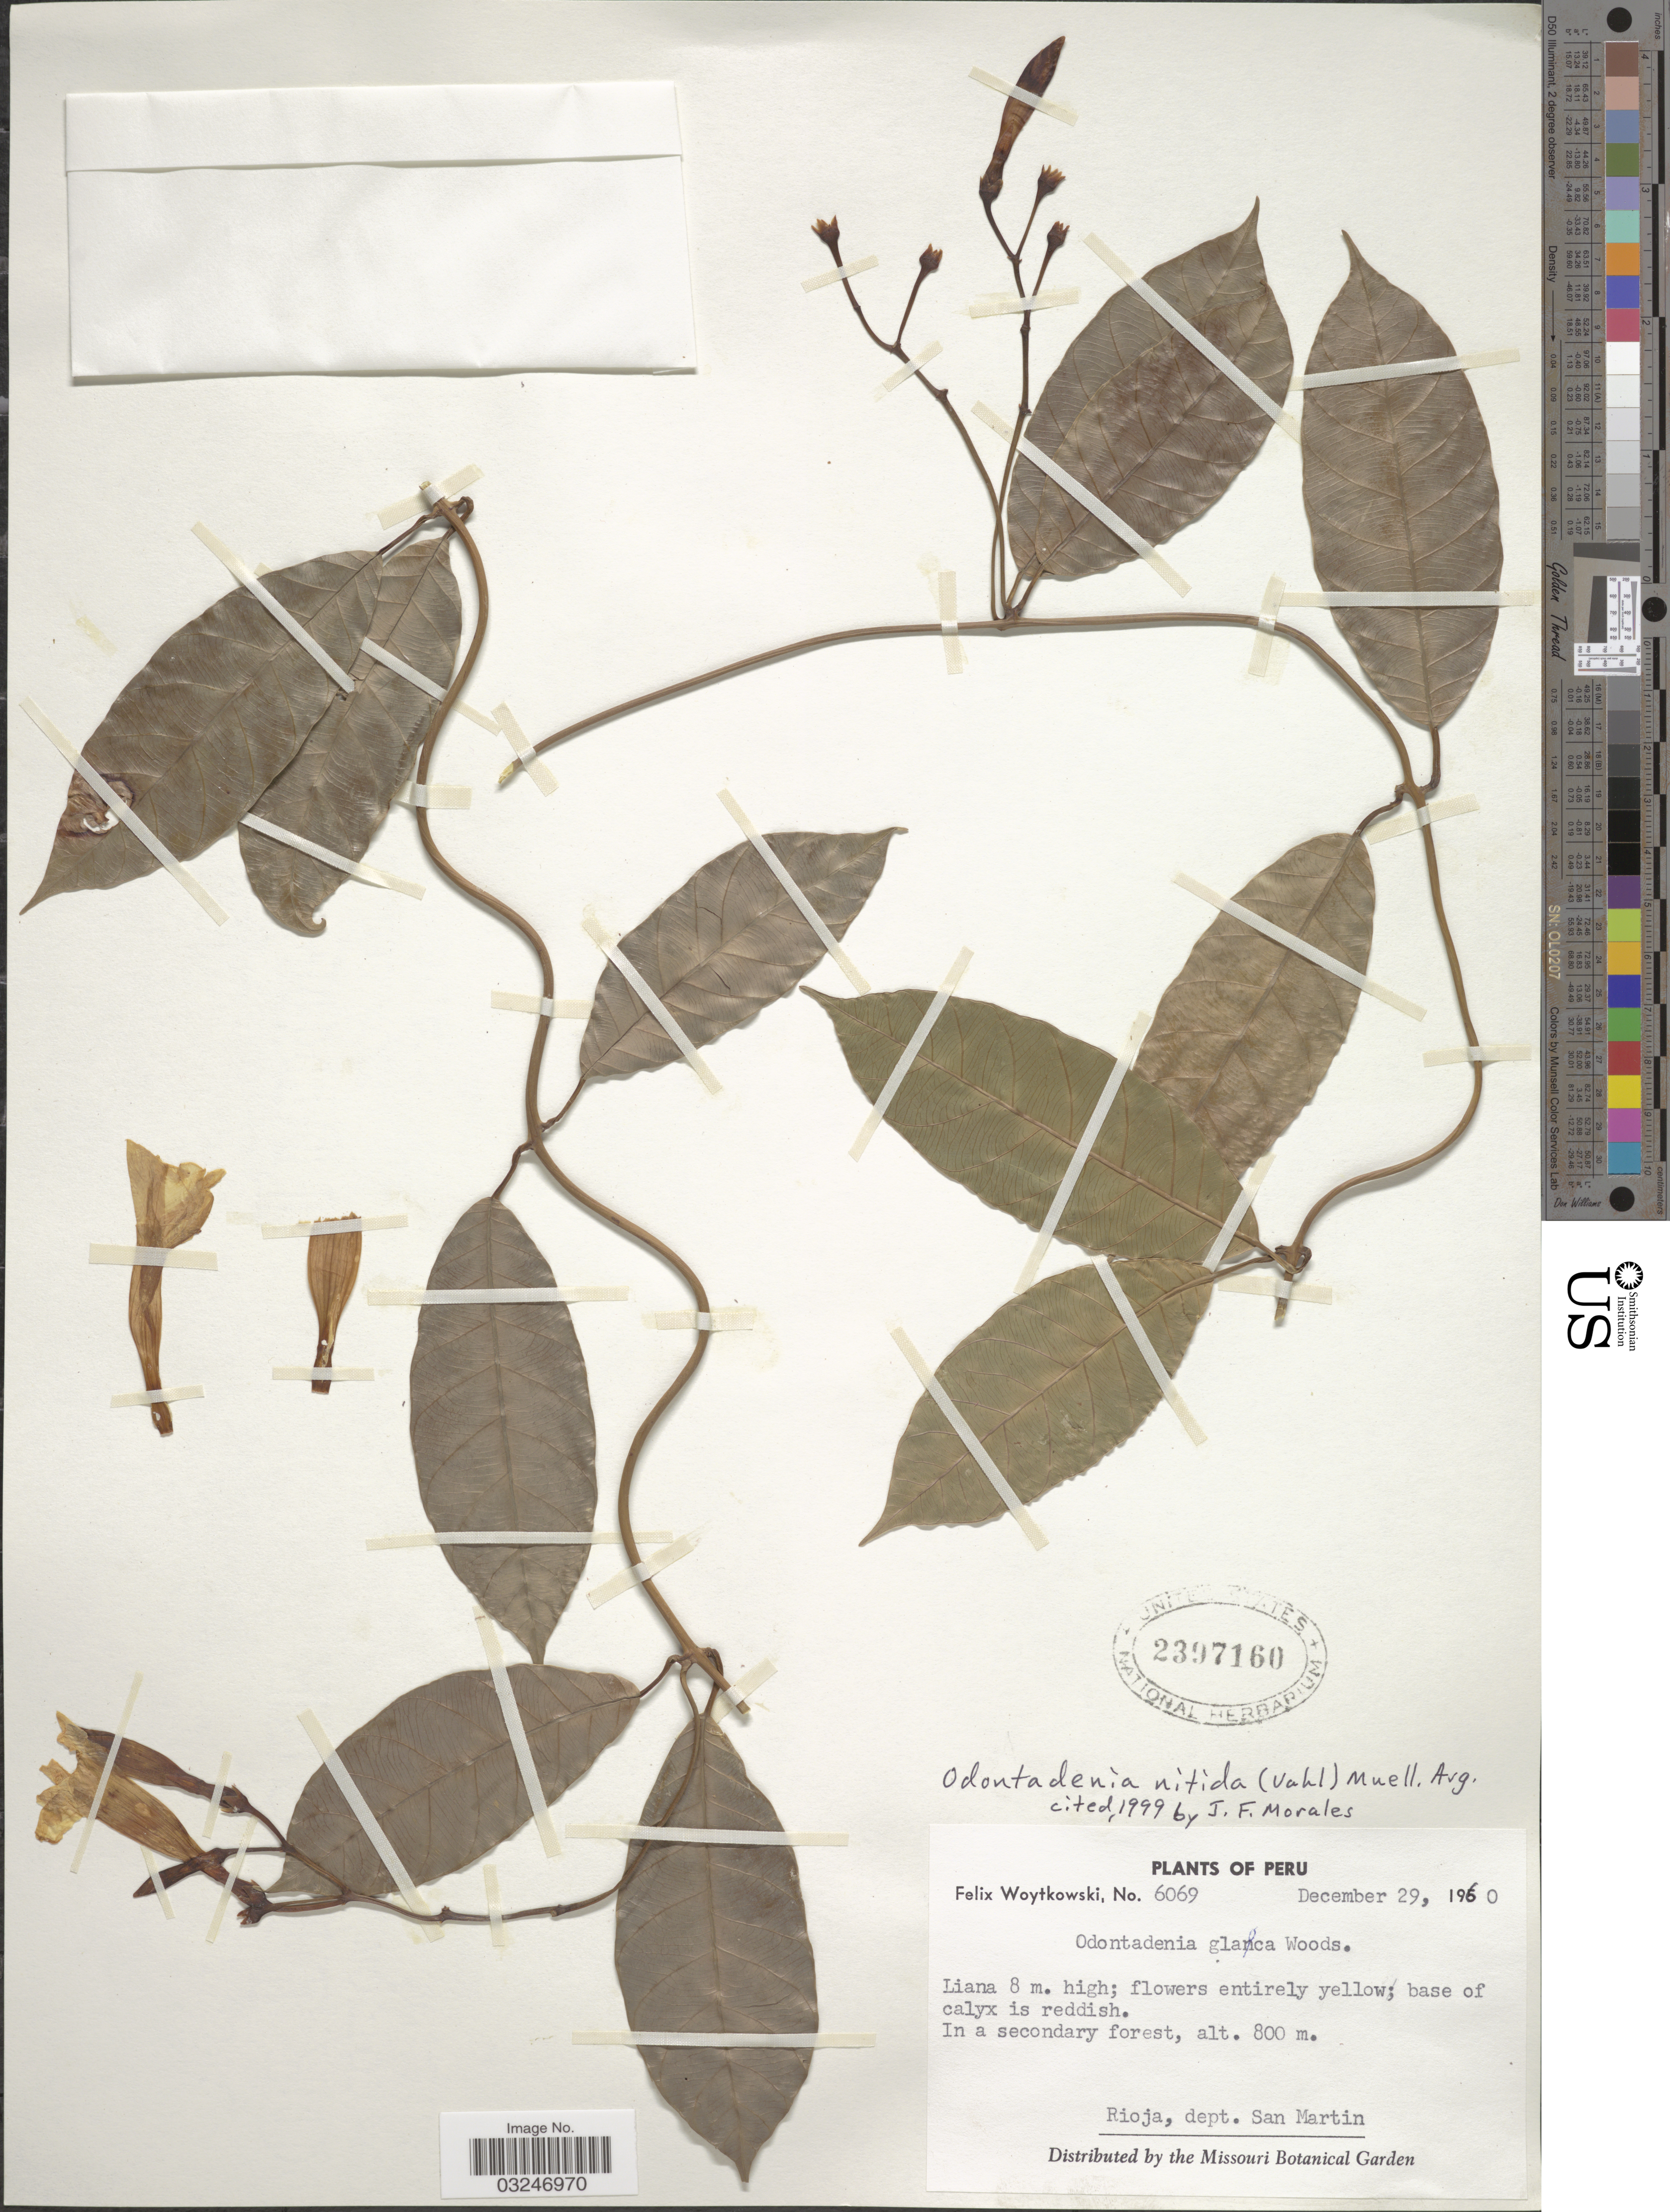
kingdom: Plantae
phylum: Tracheophyta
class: Magnoliopsida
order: Gentianales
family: Apocynaceae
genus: Odontadenia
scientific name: Odontadenia nitida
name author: (Vahl) Müll. Arg.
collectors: F. Woytkowski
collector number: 6069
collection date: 1960-12-29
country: Peru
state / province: San Martín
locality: Rioja, dept. San Martin.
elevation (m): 800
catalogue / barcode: US 2397160